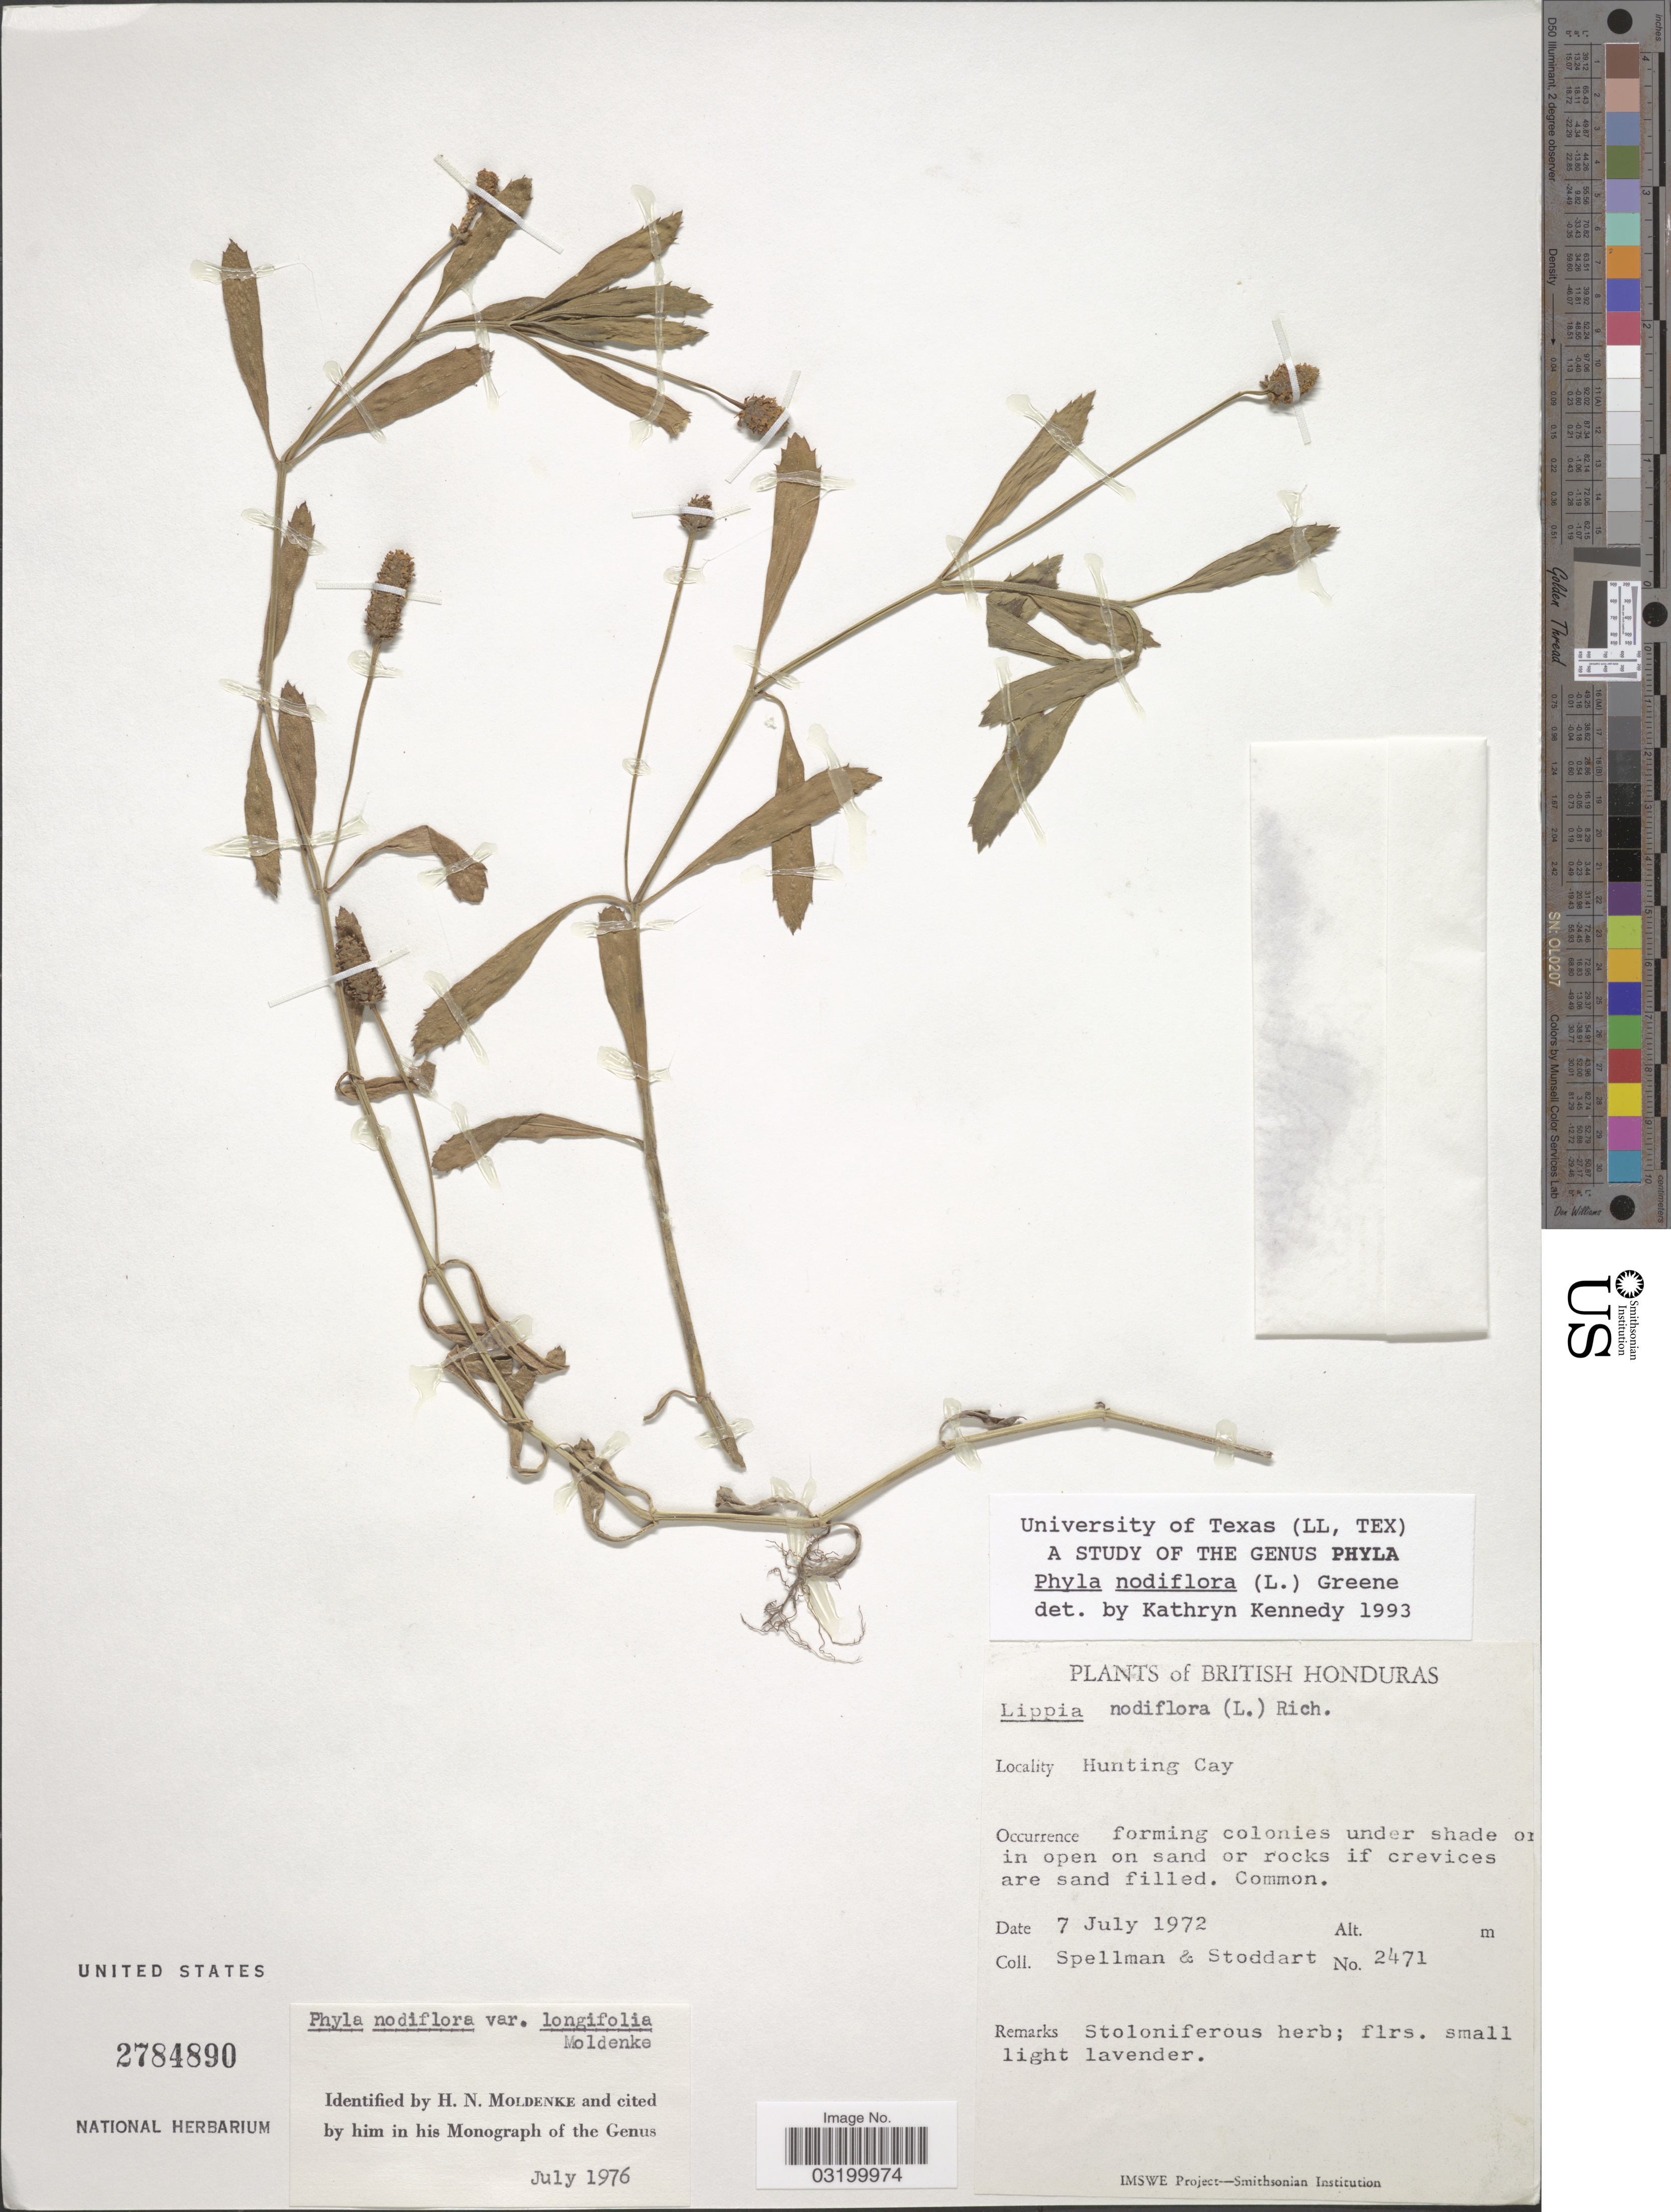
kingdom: Plantae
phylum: Tracheophyta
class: Magnoliopsida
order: Lamiales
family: Verbenaceae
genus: Phyla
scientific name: Phyla nodiflora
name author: (L.) Greene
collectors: Spellman, -- & -. Stoddart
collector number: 2471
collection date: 1972-07-07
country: Belize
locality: British Honduras. Hunting Cay.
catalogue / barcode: US 2784890